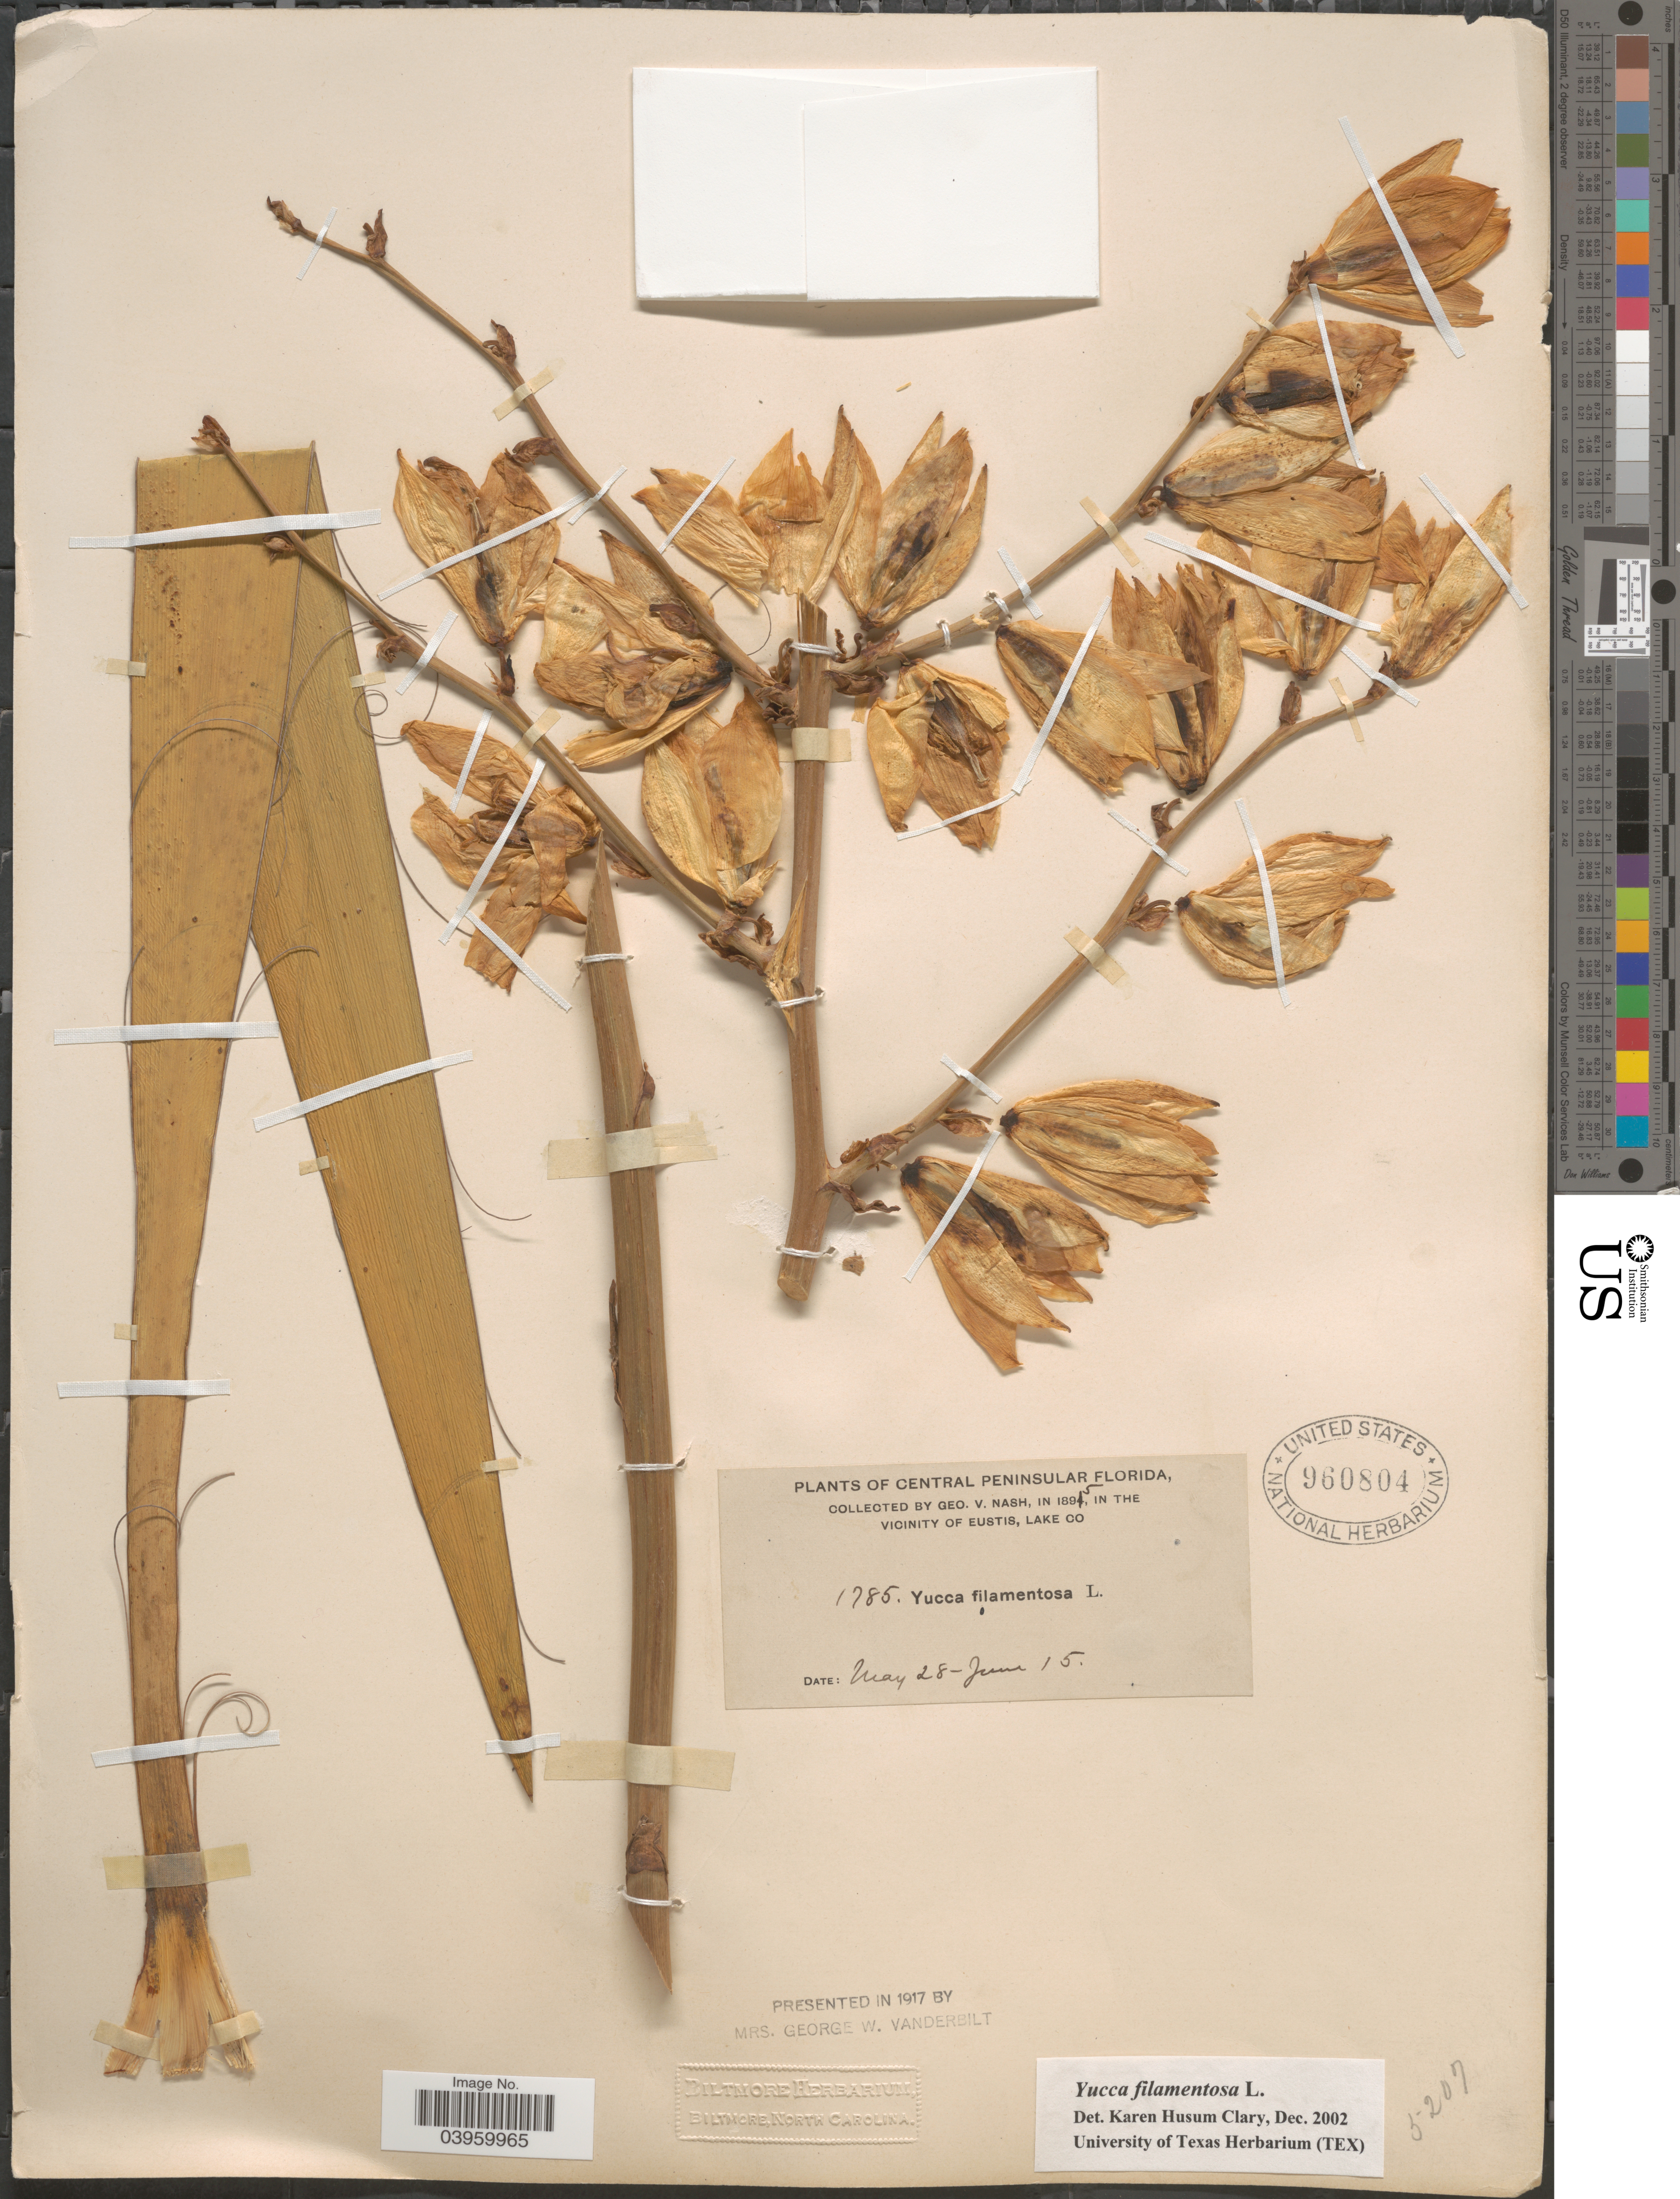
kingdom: Plantae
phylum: Tracheophyta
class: Liliopsida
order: Asparagales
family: Asparagaceae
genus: Yucca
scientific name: Yucca filamentosa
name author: L.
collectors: G. V. Nash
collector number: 1785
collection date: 1895-05-28/1895-06-15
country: United States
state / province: Florida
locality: Central Peninsular Florida. Vicinity of Eustis, Lake Co.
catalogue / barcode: US 960804